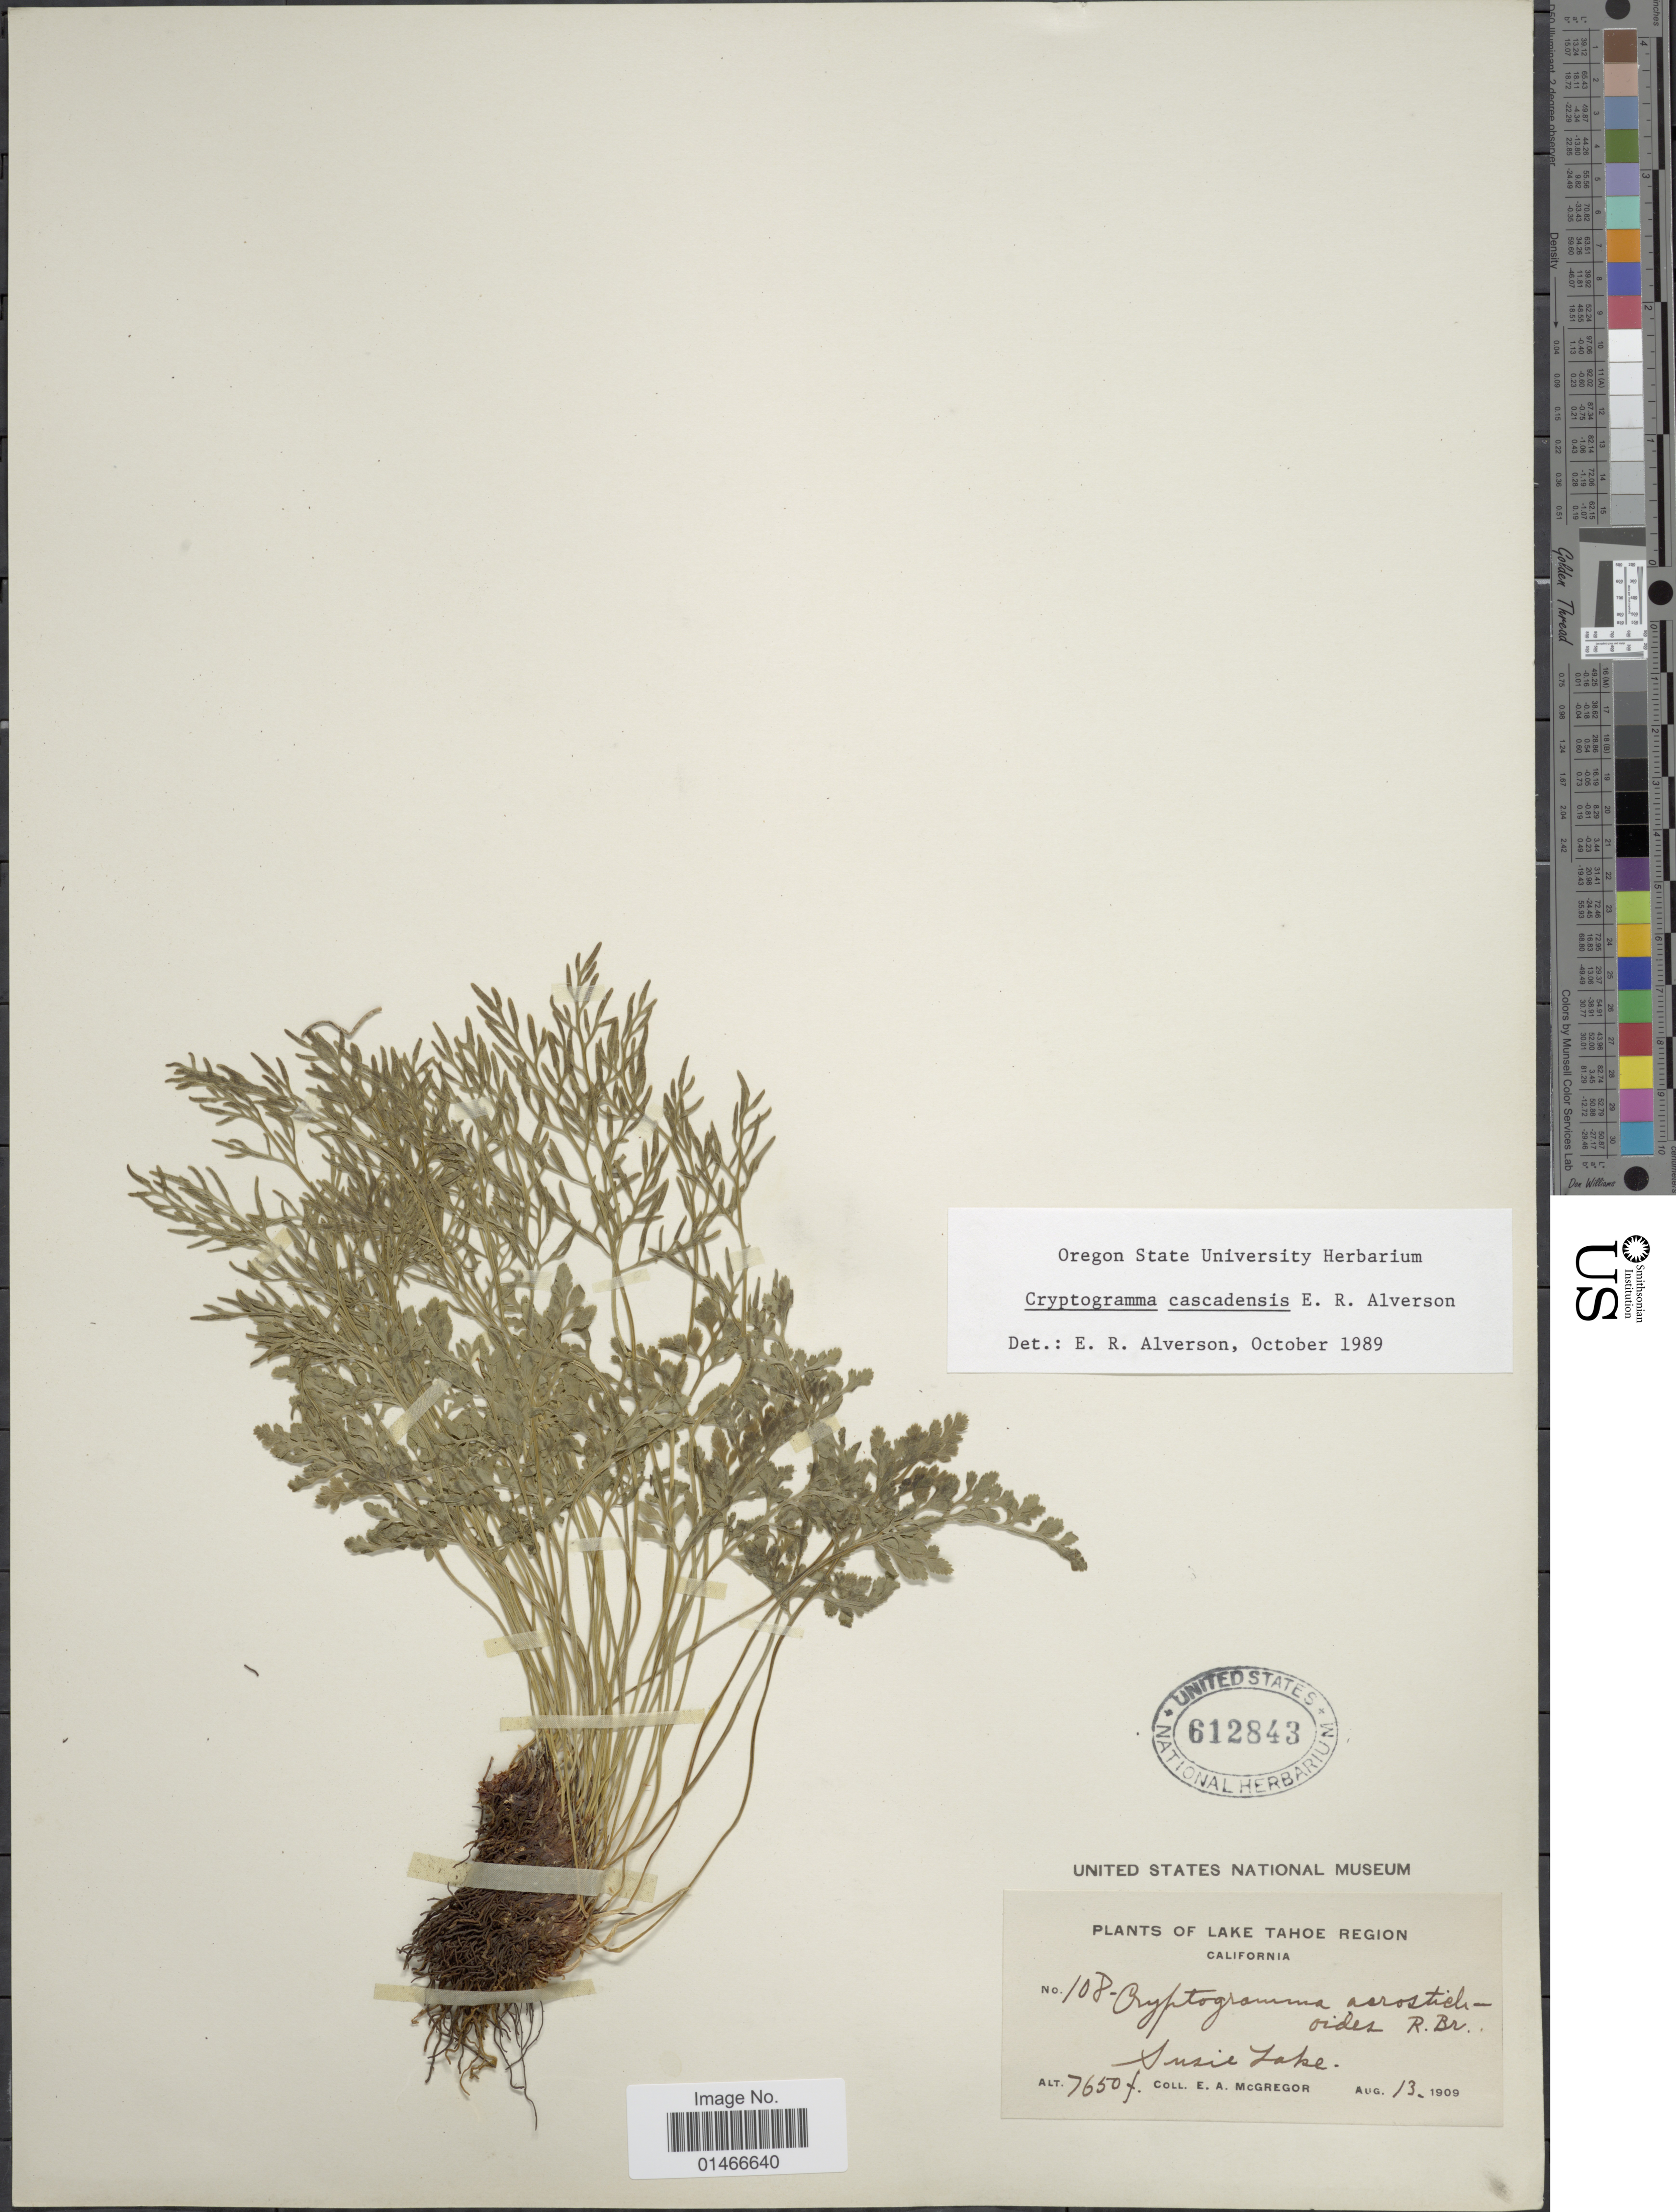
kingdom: Plantae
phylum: Tracheophyta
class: Polypodiopsida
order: Polypodiales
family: Pteridaceae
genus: Cryptogramma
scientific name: Cryptogramma cascadensis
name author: Alverson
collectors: E. A. McGregor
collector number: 7650f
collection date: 1909-08-13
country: United States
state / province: California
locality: Lake Tahoe Region. Susie Lake.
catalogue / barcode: US 612843